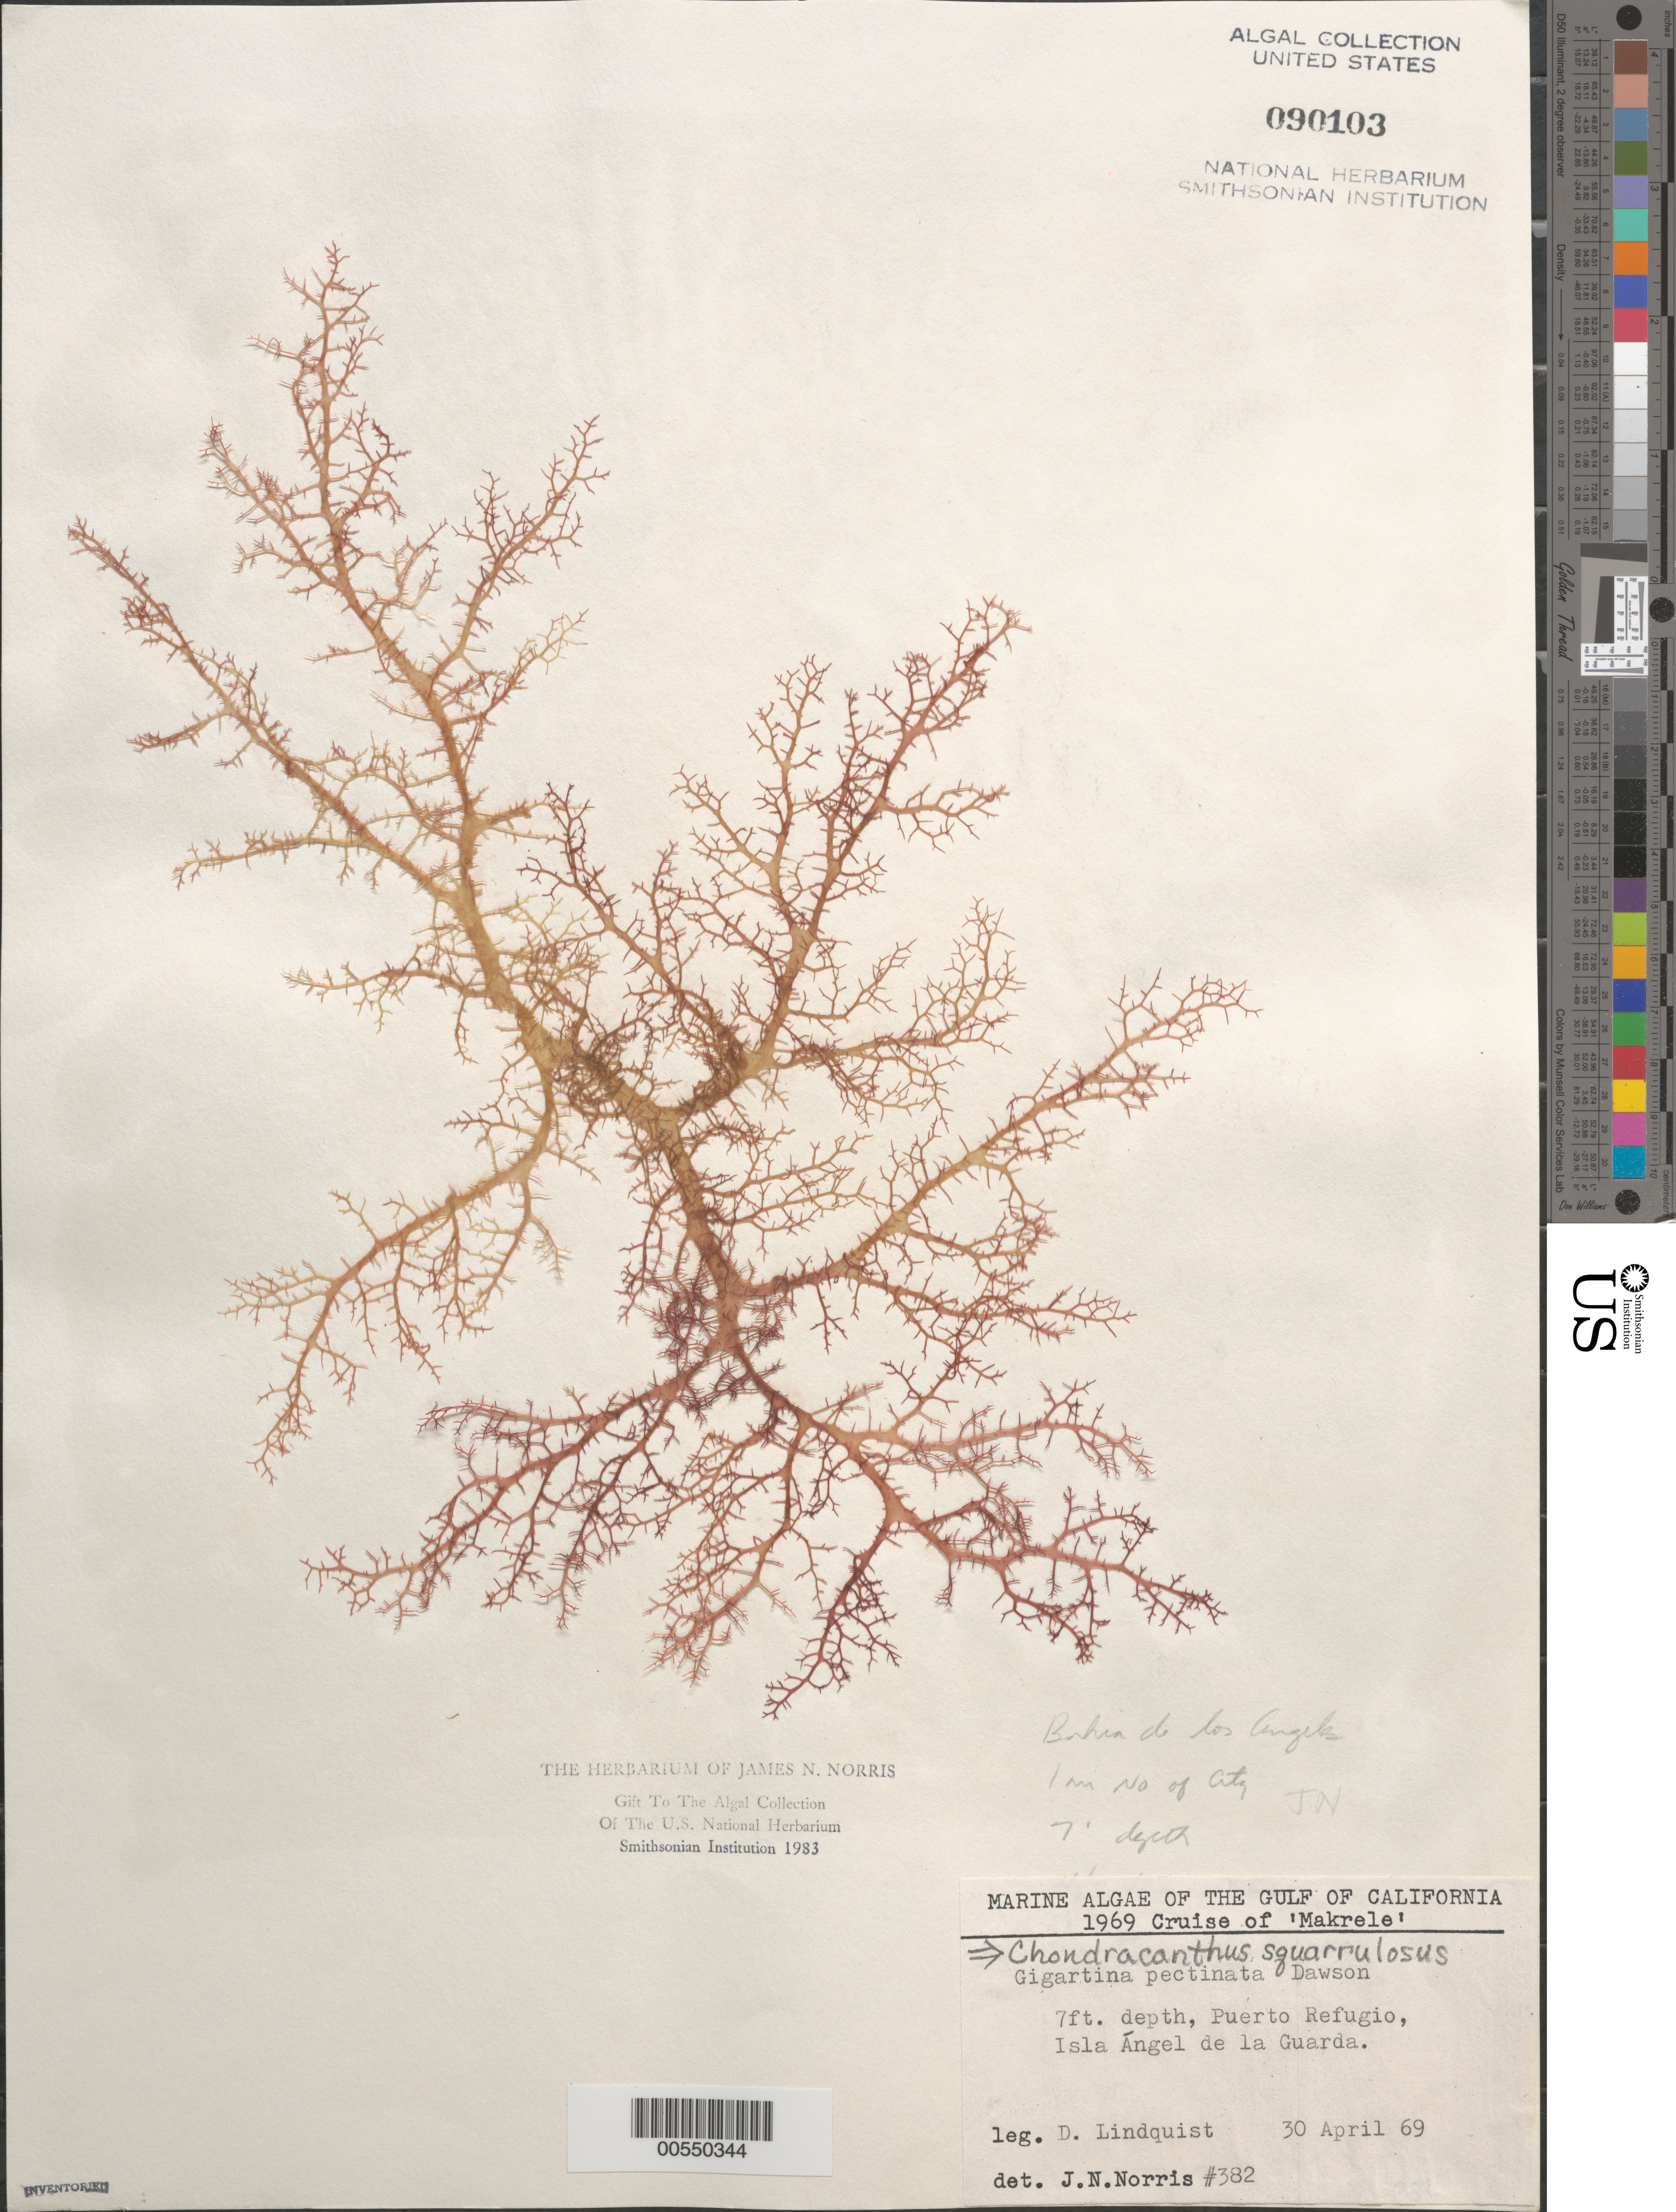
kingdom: Plantae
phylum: Rhodophyta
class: Florideophyceae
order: Gigartinales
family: Gigartinaceae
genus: Chondracanthus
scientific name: Chondracanthus squarrulosus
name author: (Setch. & N.L. Gardner) J.R. Hughey et al.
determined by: Norris, James N.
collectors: D. Lindquist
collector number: JN-382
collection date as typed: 30 Apr 1969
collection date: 1969-04-30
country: Mexico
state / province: Baja California Norte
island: Isla Angel de la Guarda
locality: Puerto Refugio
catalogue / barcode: US 90103